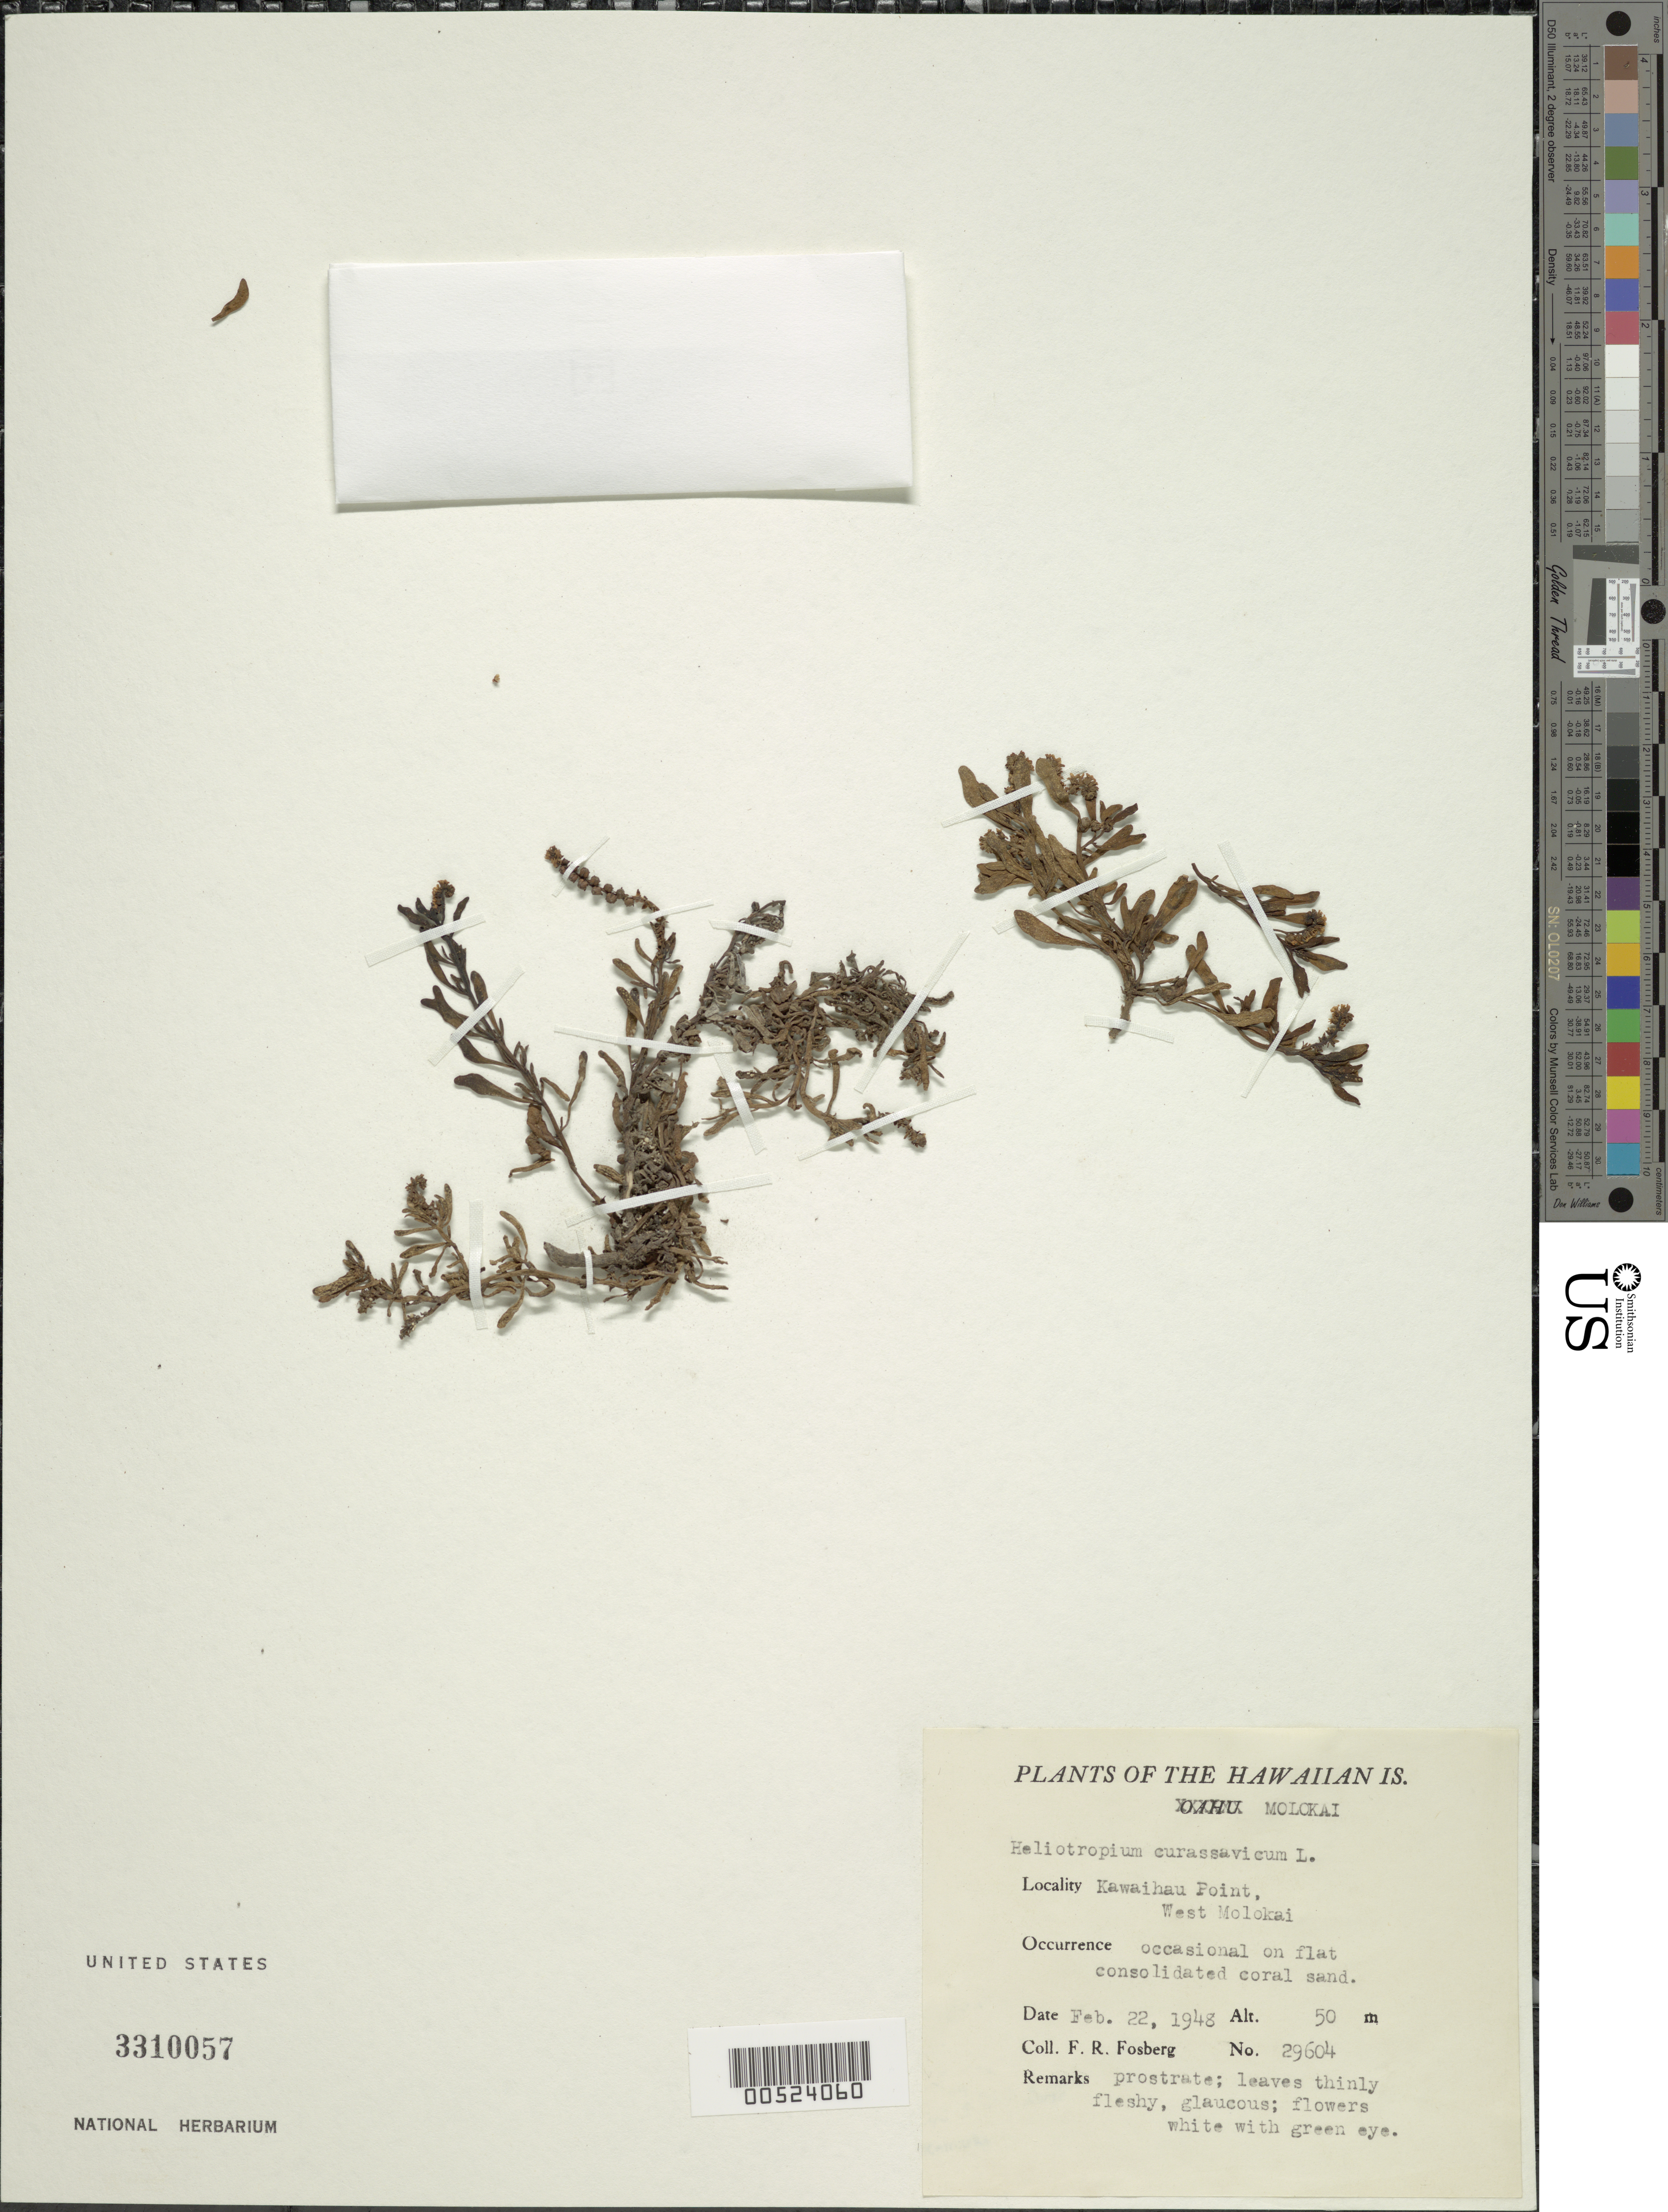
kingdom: Plantae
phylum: Tracheophyta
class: Magnoliopsida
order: Boraginales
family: Heliotropiaceae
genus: Heliotropium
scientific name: Heliotropium curassavicum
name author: L.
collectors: F. R. Fosberg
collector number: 29604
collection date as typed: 22 Feb 1948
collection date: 1948-02-22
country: United States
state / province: Hawaii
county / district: Maui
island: Moloka'i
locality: Kawaihau Point, West Molokai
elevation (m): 50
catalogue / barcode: US 3310057